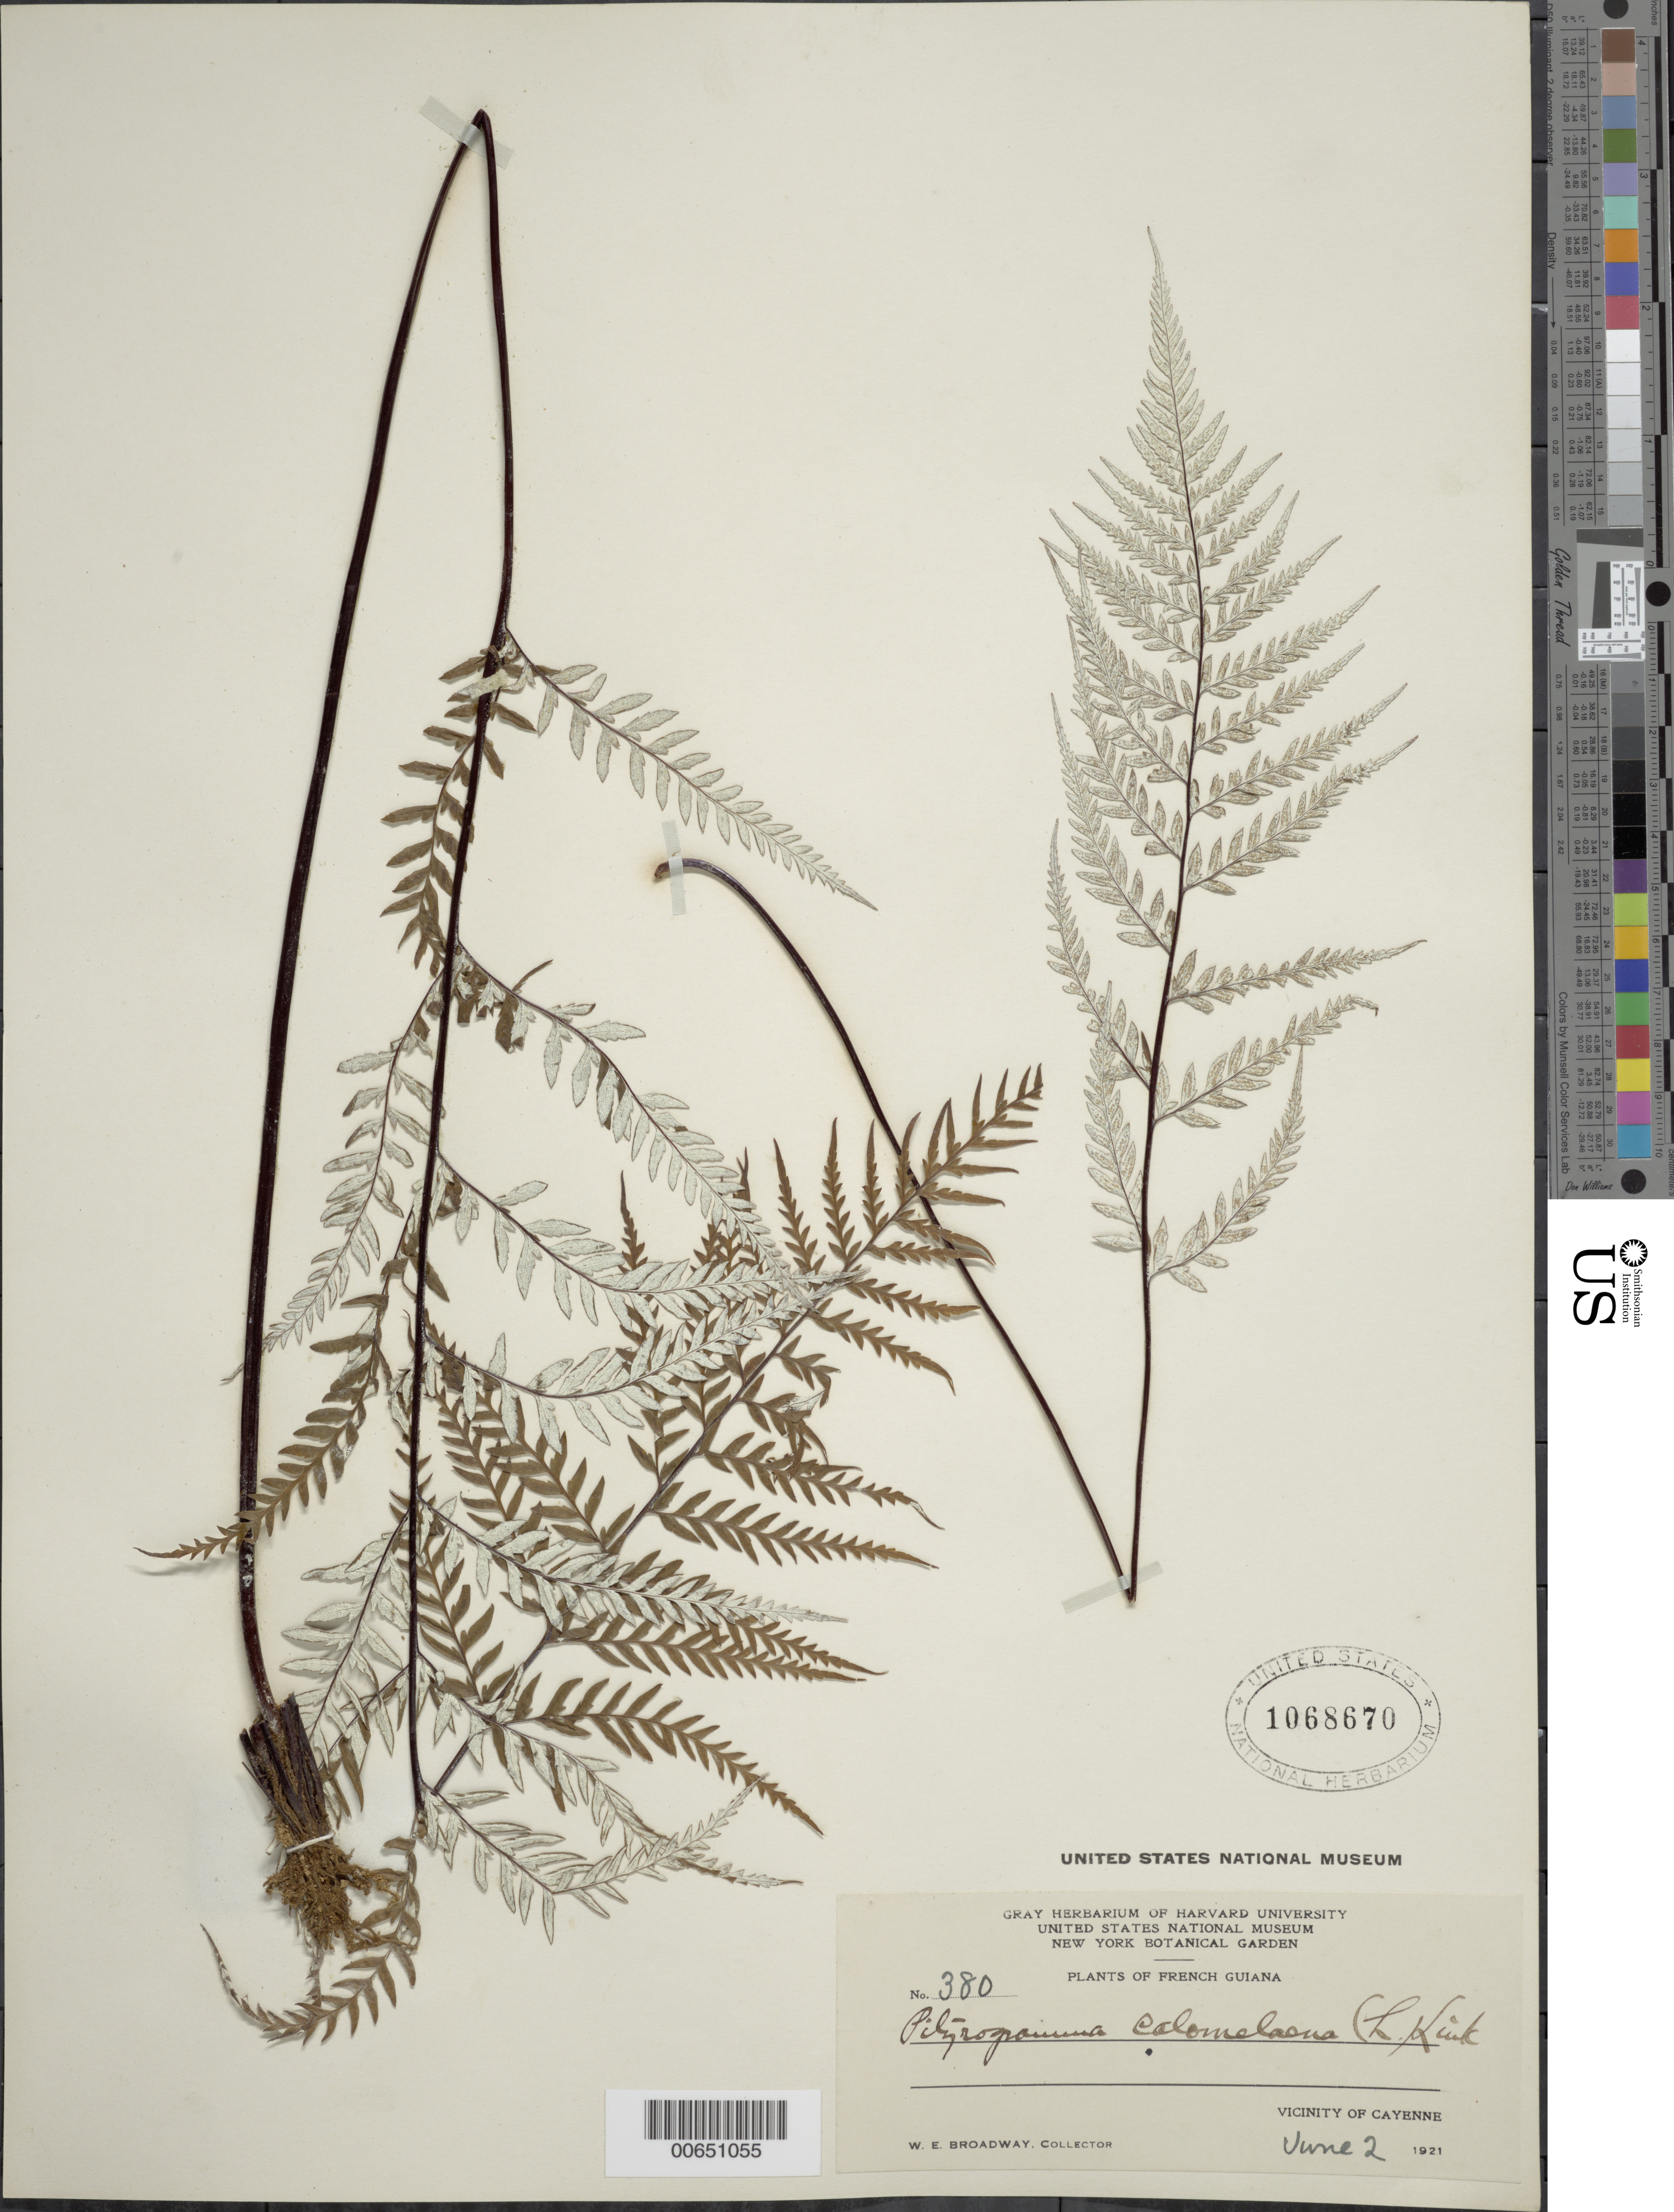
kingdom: Plantae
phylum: Tracheophyta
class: Polypodiopsida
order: Polypodiales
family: Pteridaceae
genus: Pityrogramma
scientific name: Pityrogramma calomelanos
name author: (L.) Link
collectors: W. E. Broadway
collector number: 380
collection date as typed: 2-Jun-21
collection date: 1921-06-02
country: French Guiana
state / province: Cayenne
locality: Cayenne, vic.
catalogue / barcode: US 1068670